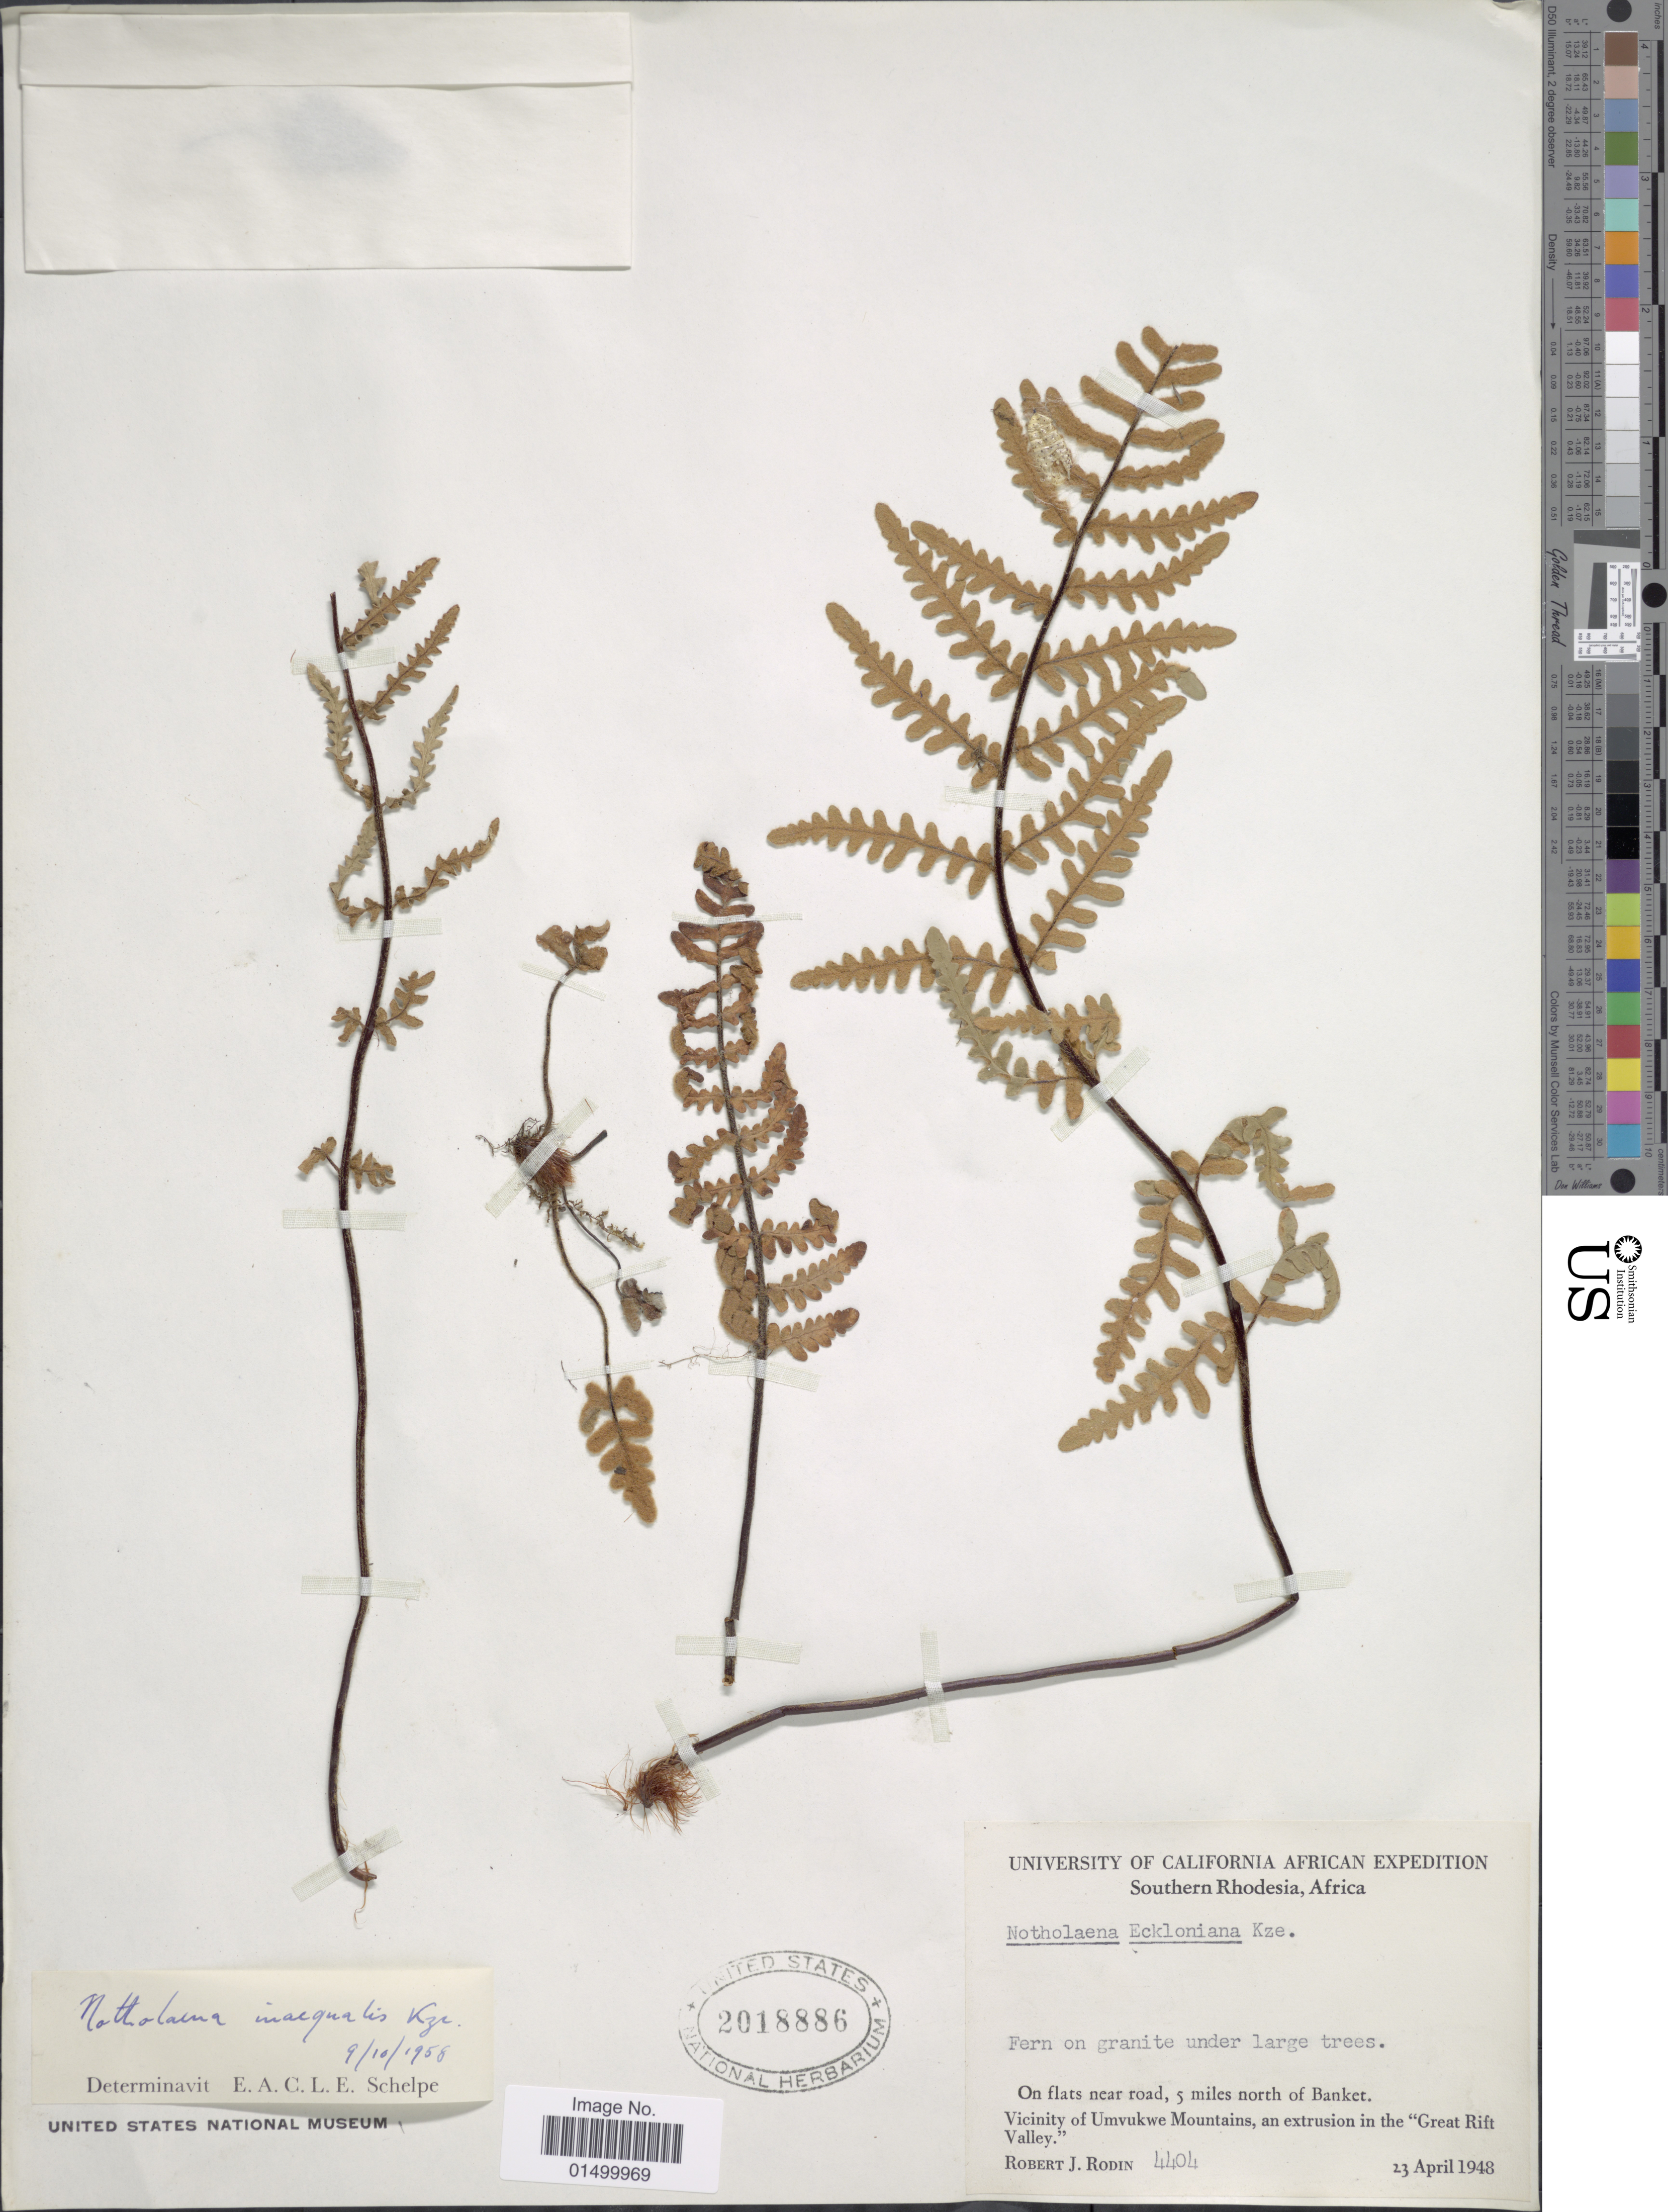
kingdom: Plantae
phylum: Tracheophyta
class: Polypodiopsida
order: Polypodiales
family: Pteridaceae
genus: Cheilanthes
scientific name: Cheilanthes inaequalis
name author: (Kunze) Mett.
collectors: R. J. Rodin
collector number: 4404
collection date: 1948-04-23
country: Zimbabwe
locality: On flats near road, 5 miles north of Banket, Vicinity of Umvukwe Mountains, an extrusion in the "Great Rift Valley"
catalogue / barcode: US 2018886